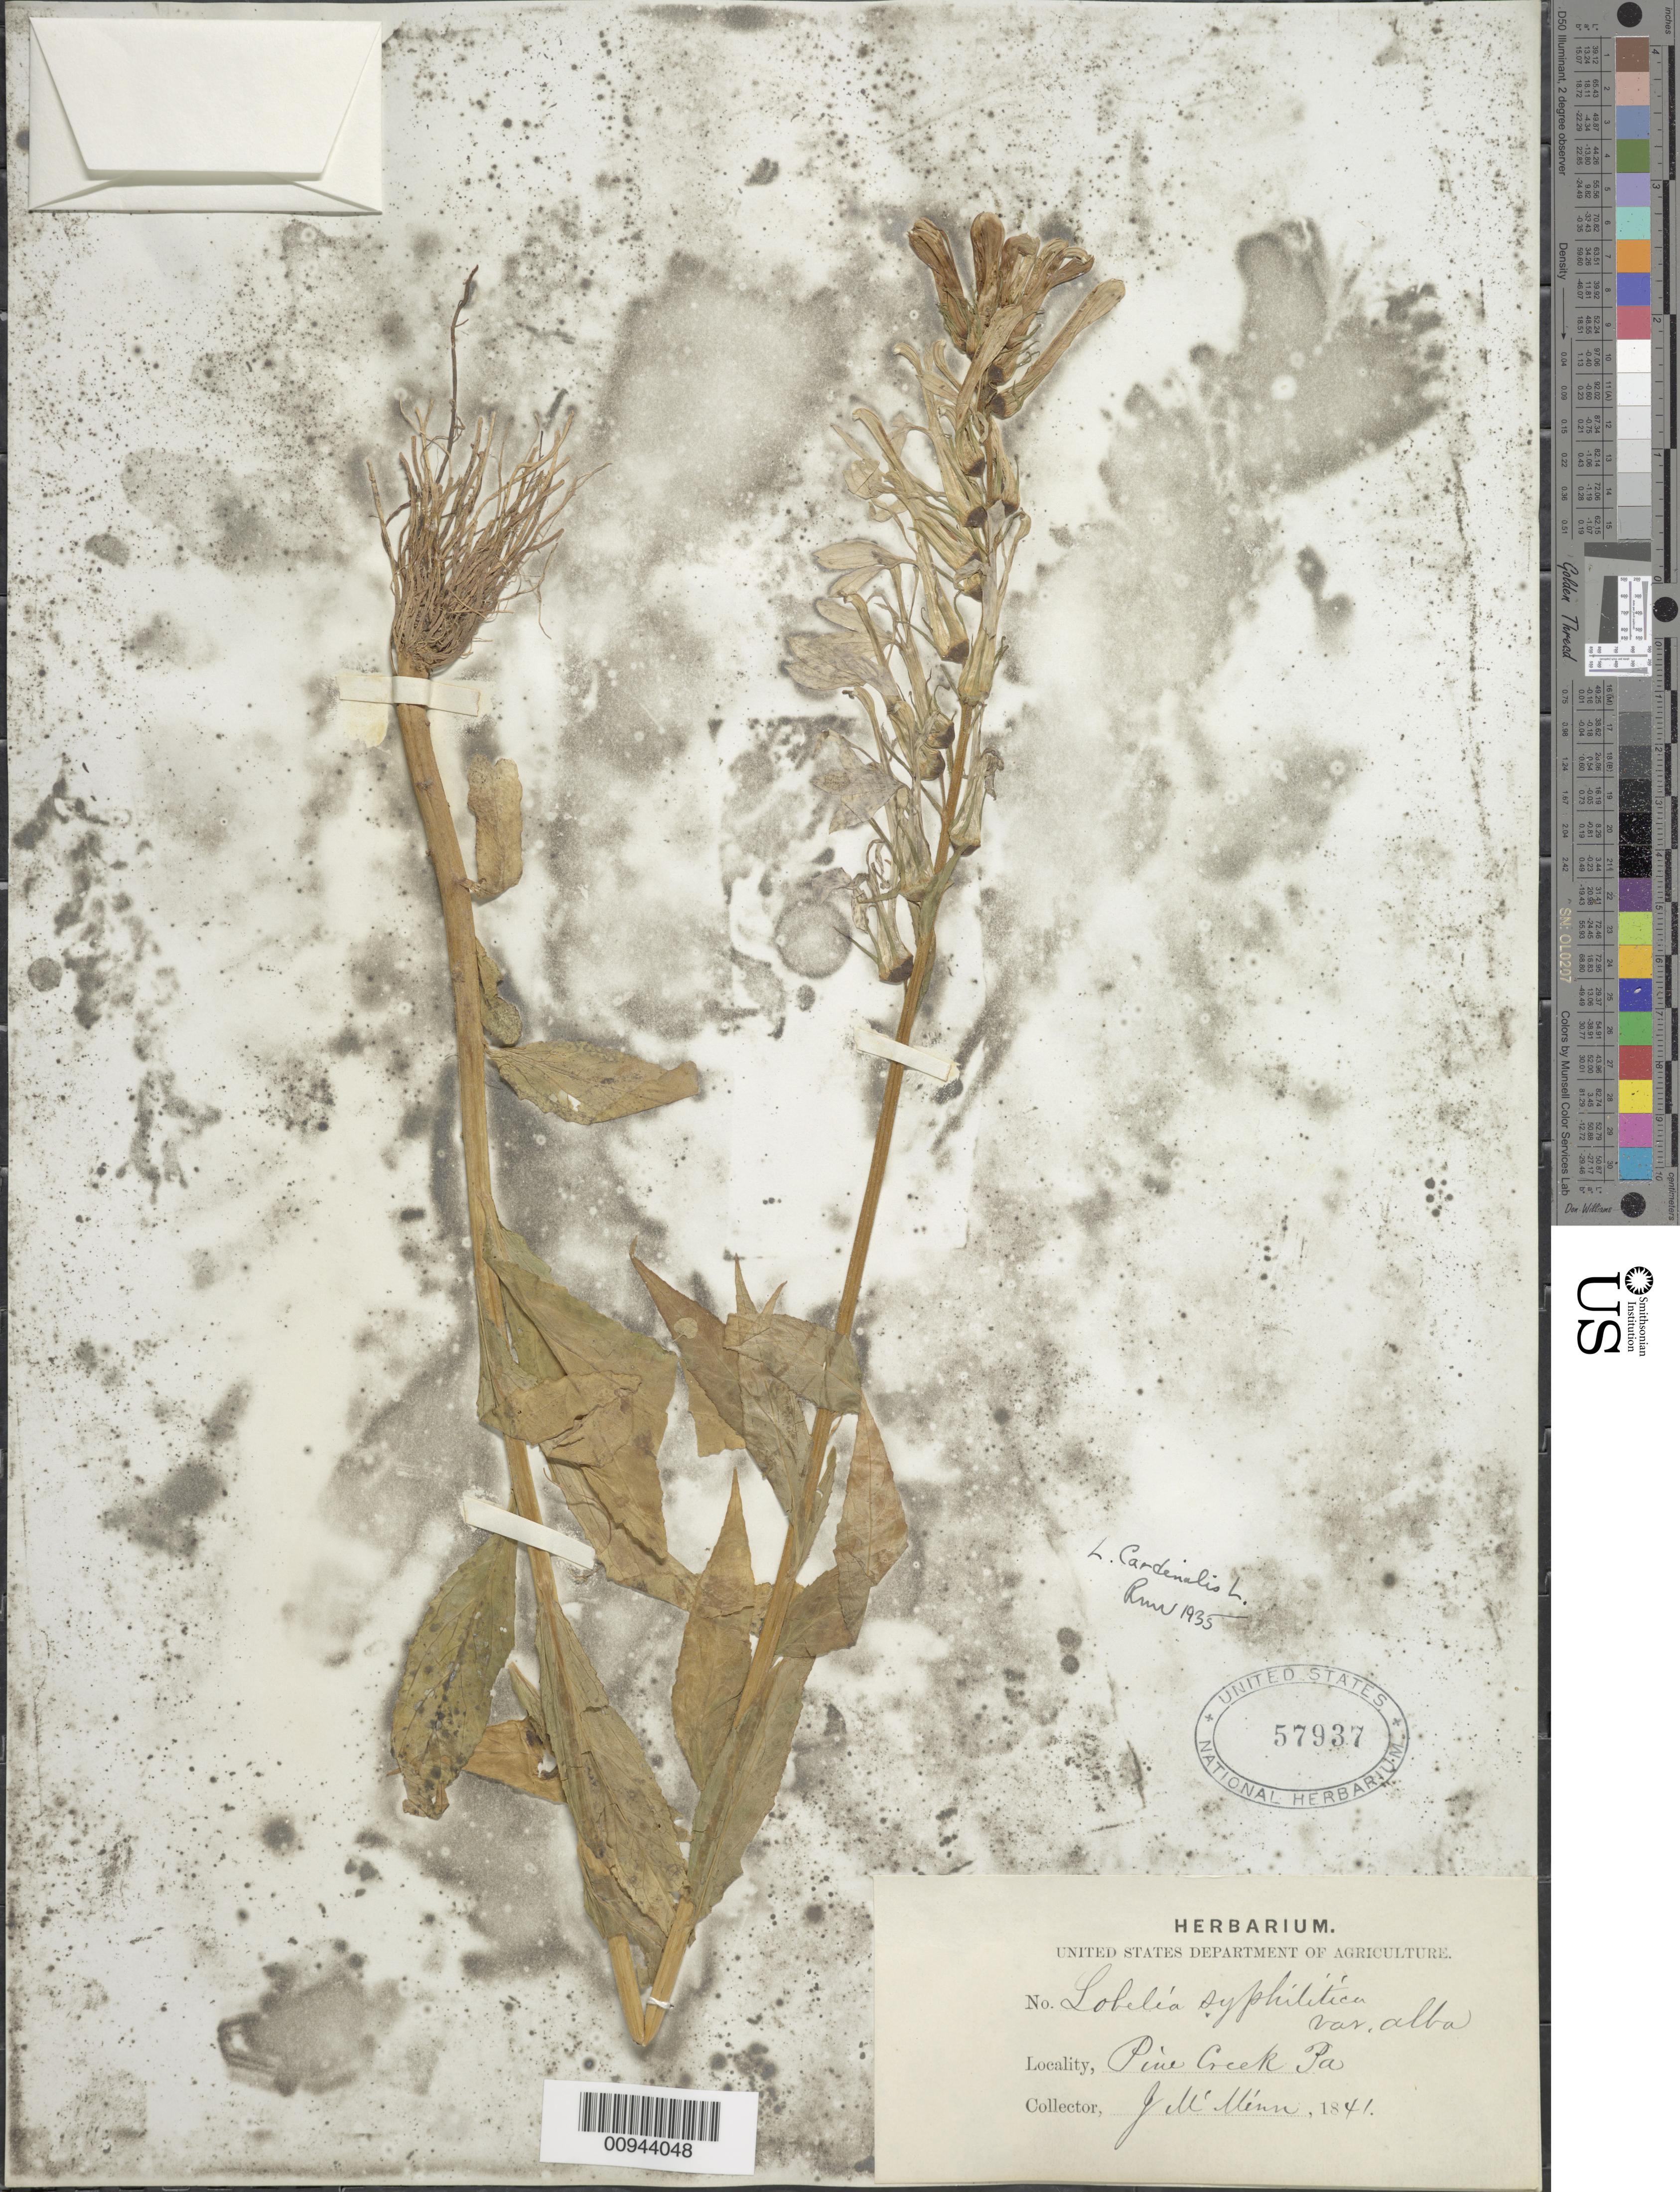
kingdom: Plantae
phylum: Tracheophyta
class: Magnoliopsida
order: Asterales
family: Campanulaceae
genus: Lobelia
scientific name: Lobelia cardinalis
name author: L.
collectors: H. E. McMinn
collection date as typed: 1841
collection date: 1841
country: United States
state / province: Pennsylvania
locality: Pine Creek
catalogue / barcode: US 57937